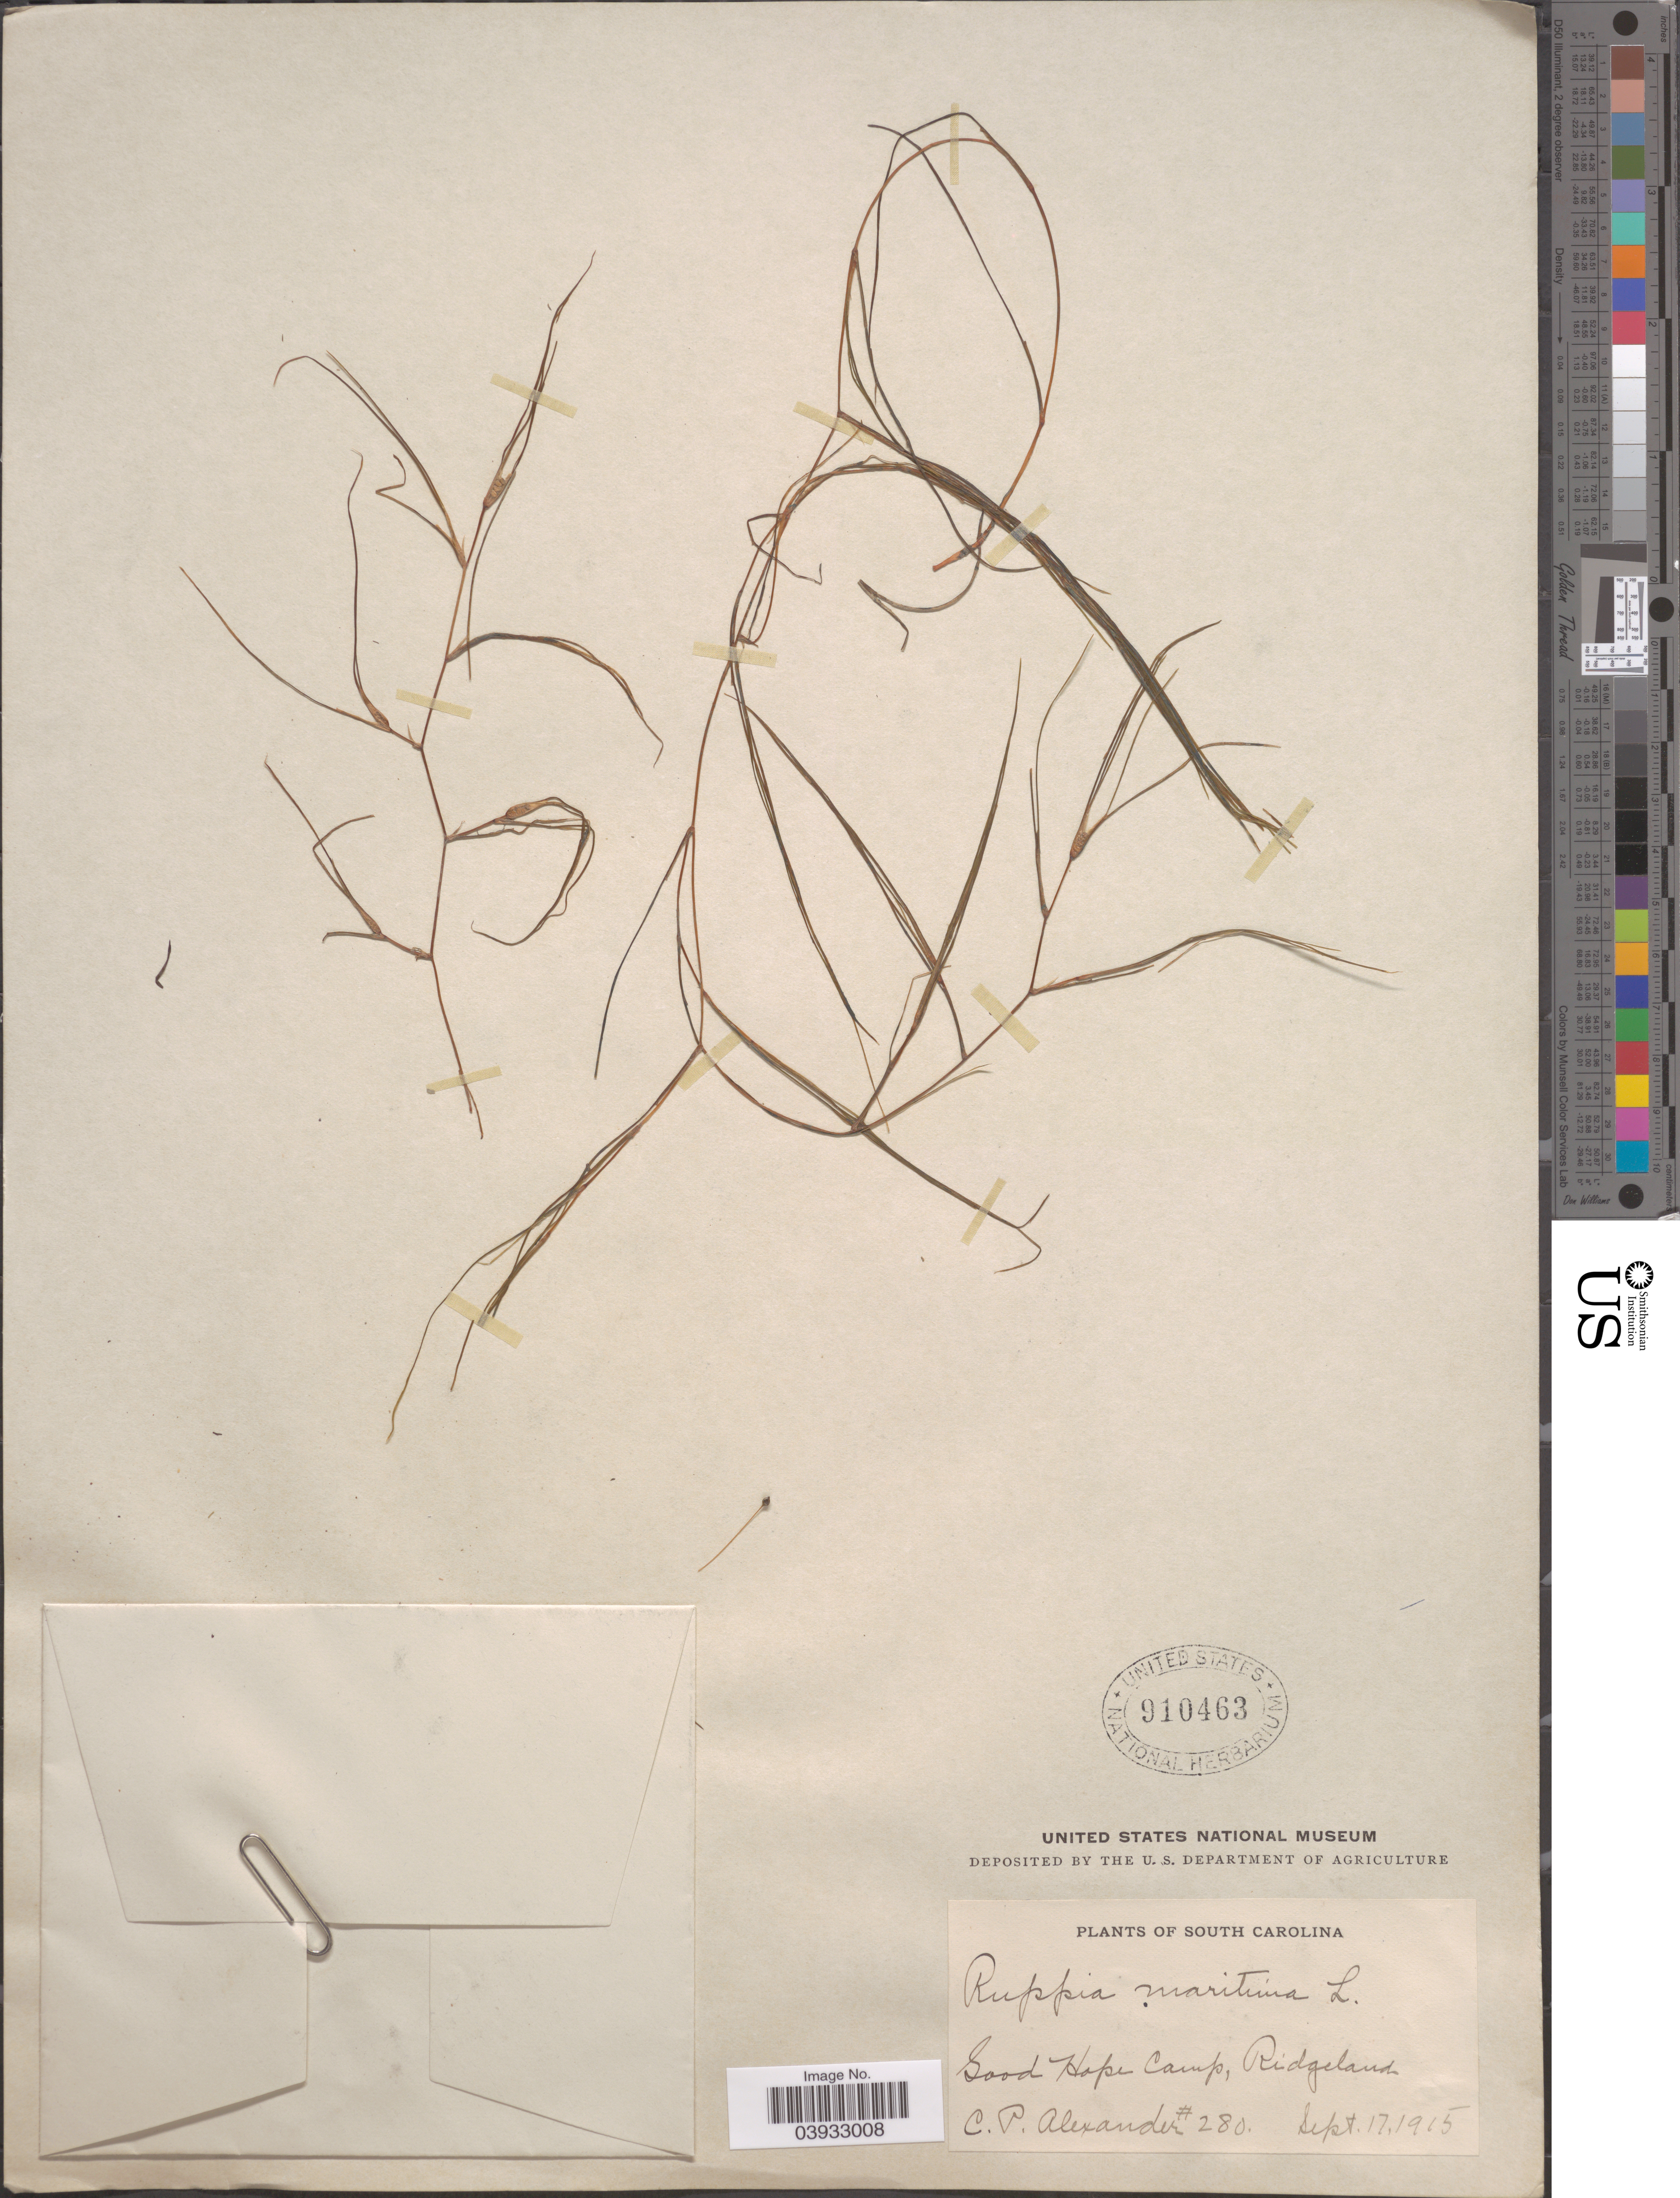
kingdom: Plantae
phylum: Tracheophyta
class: Liliopsida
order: Alismatales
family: Ruppiaceae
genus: Ruppia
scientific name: Ruppia maritima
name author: L.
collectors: C. P. Alexander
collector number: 280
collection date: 1915-09-17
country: United States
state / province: South Carolina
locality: Good Hope Camp, Ridgeland.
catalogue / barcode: US 910463